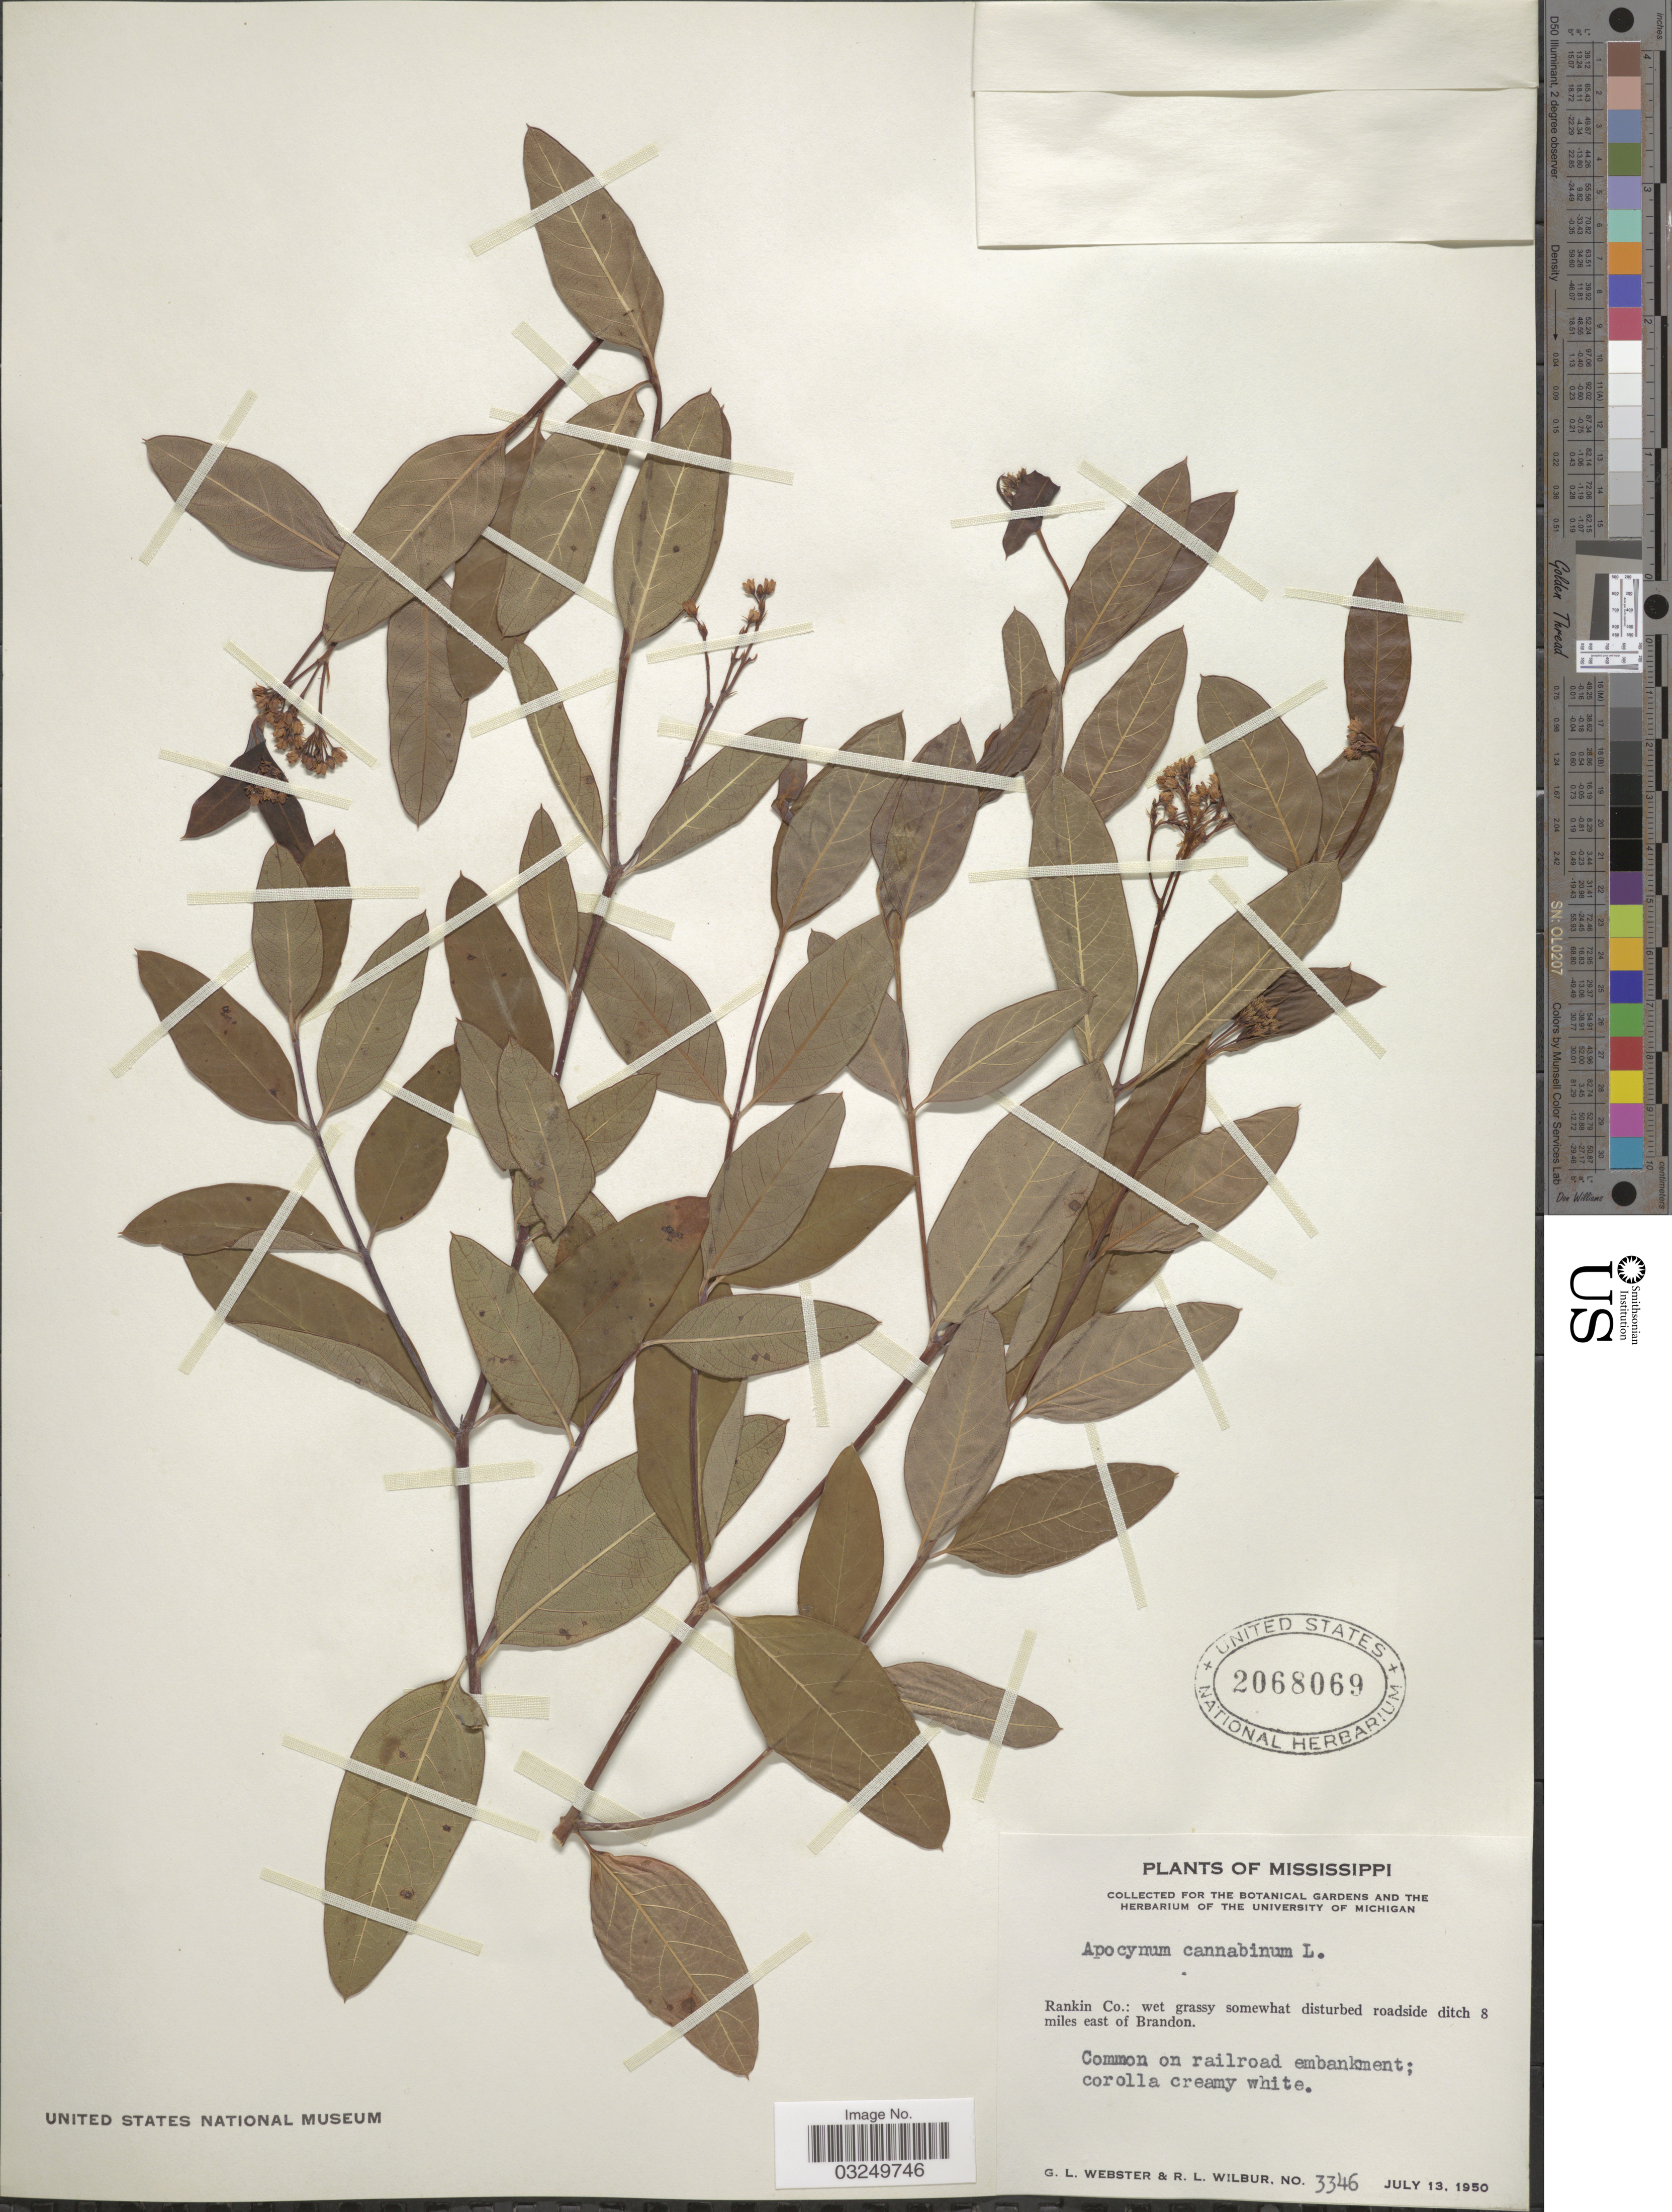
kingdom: Plantae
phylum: Tracheophyta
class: Magnoliopsida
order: Gentianales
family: Apocynaceae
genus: Apocynum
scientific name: Apocynum cannabinum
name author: L.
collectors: G. L. Webster & R. L. Wilbur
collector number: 3346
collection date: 1950-07-13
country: United States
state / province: Mississippi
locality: Rankin Co.: roadside ditch 8 miles east of Brandon. On railroad embankment.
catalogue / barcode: US 2068069